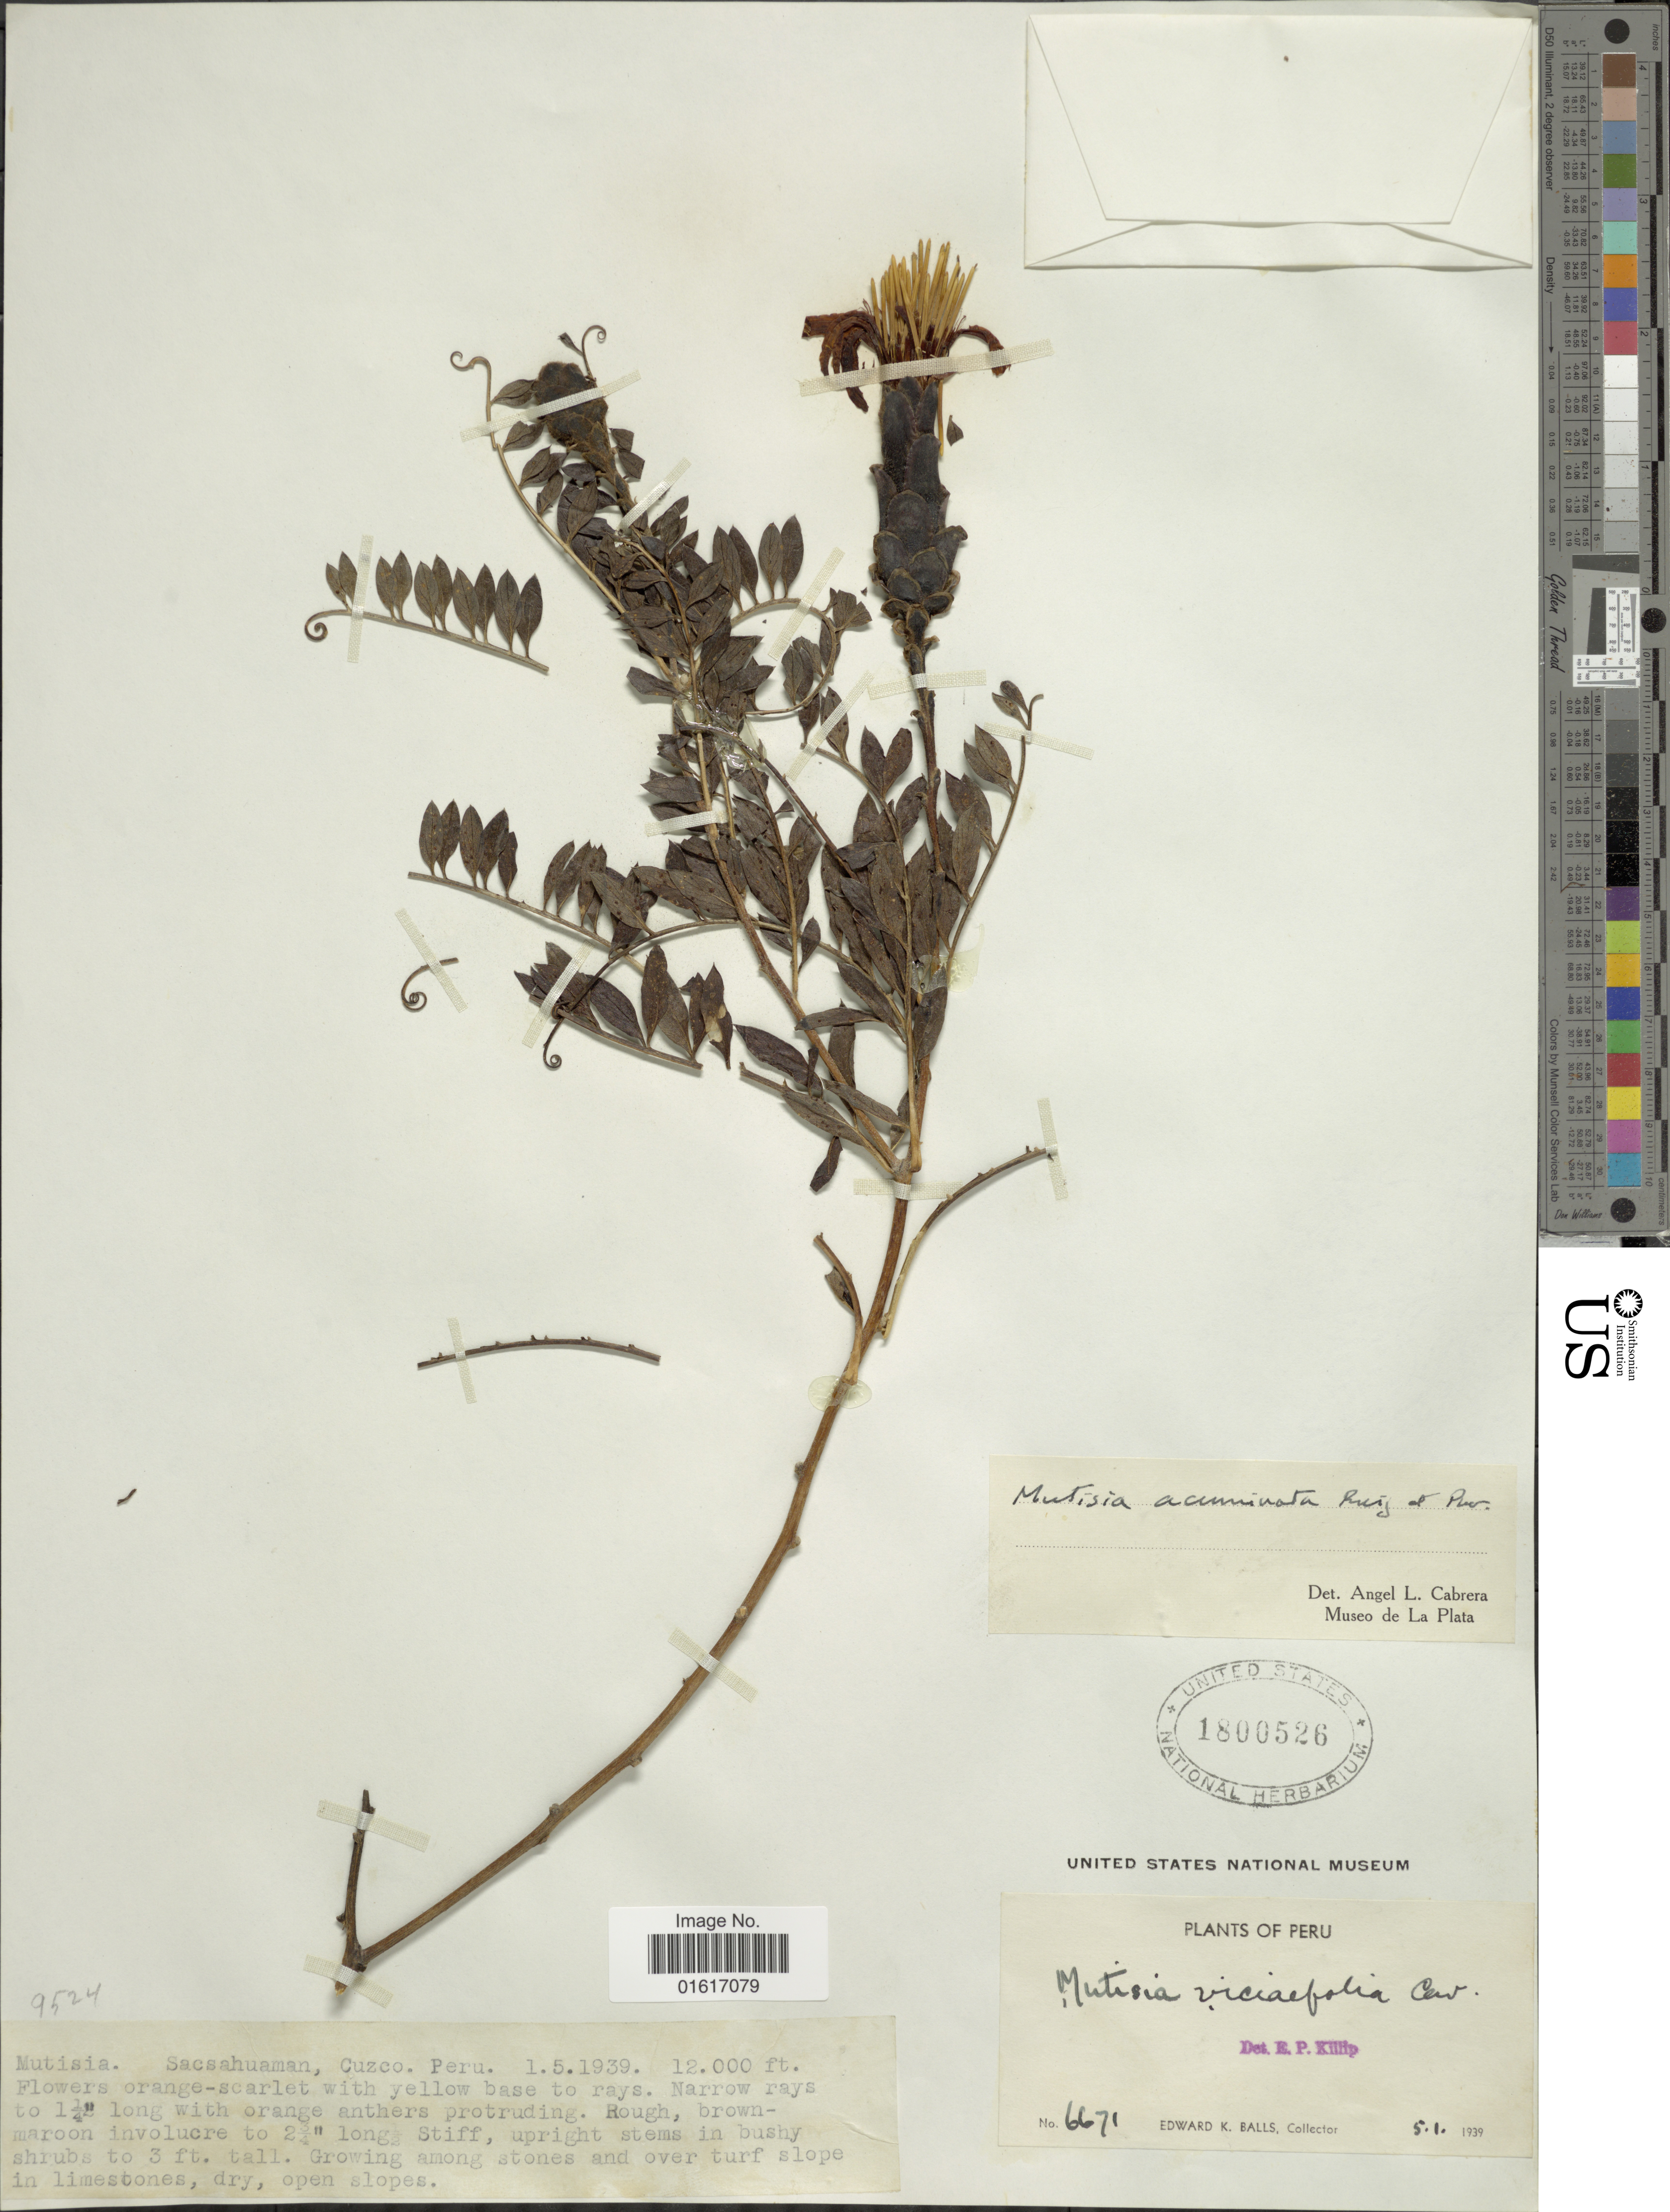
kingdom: Plantae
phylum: Tracheophyta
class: Magnoliopsida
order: Asterales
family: Asteraceae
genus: Mutisia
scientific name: Mutisia acuminata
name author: Ruiz & Pav.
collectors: E. K. Balls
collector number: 6671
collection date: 1939-05-01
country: Peru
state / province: Cusco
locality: Mutisia, Saksaywaman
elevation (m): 3658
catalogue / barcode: US 1800526